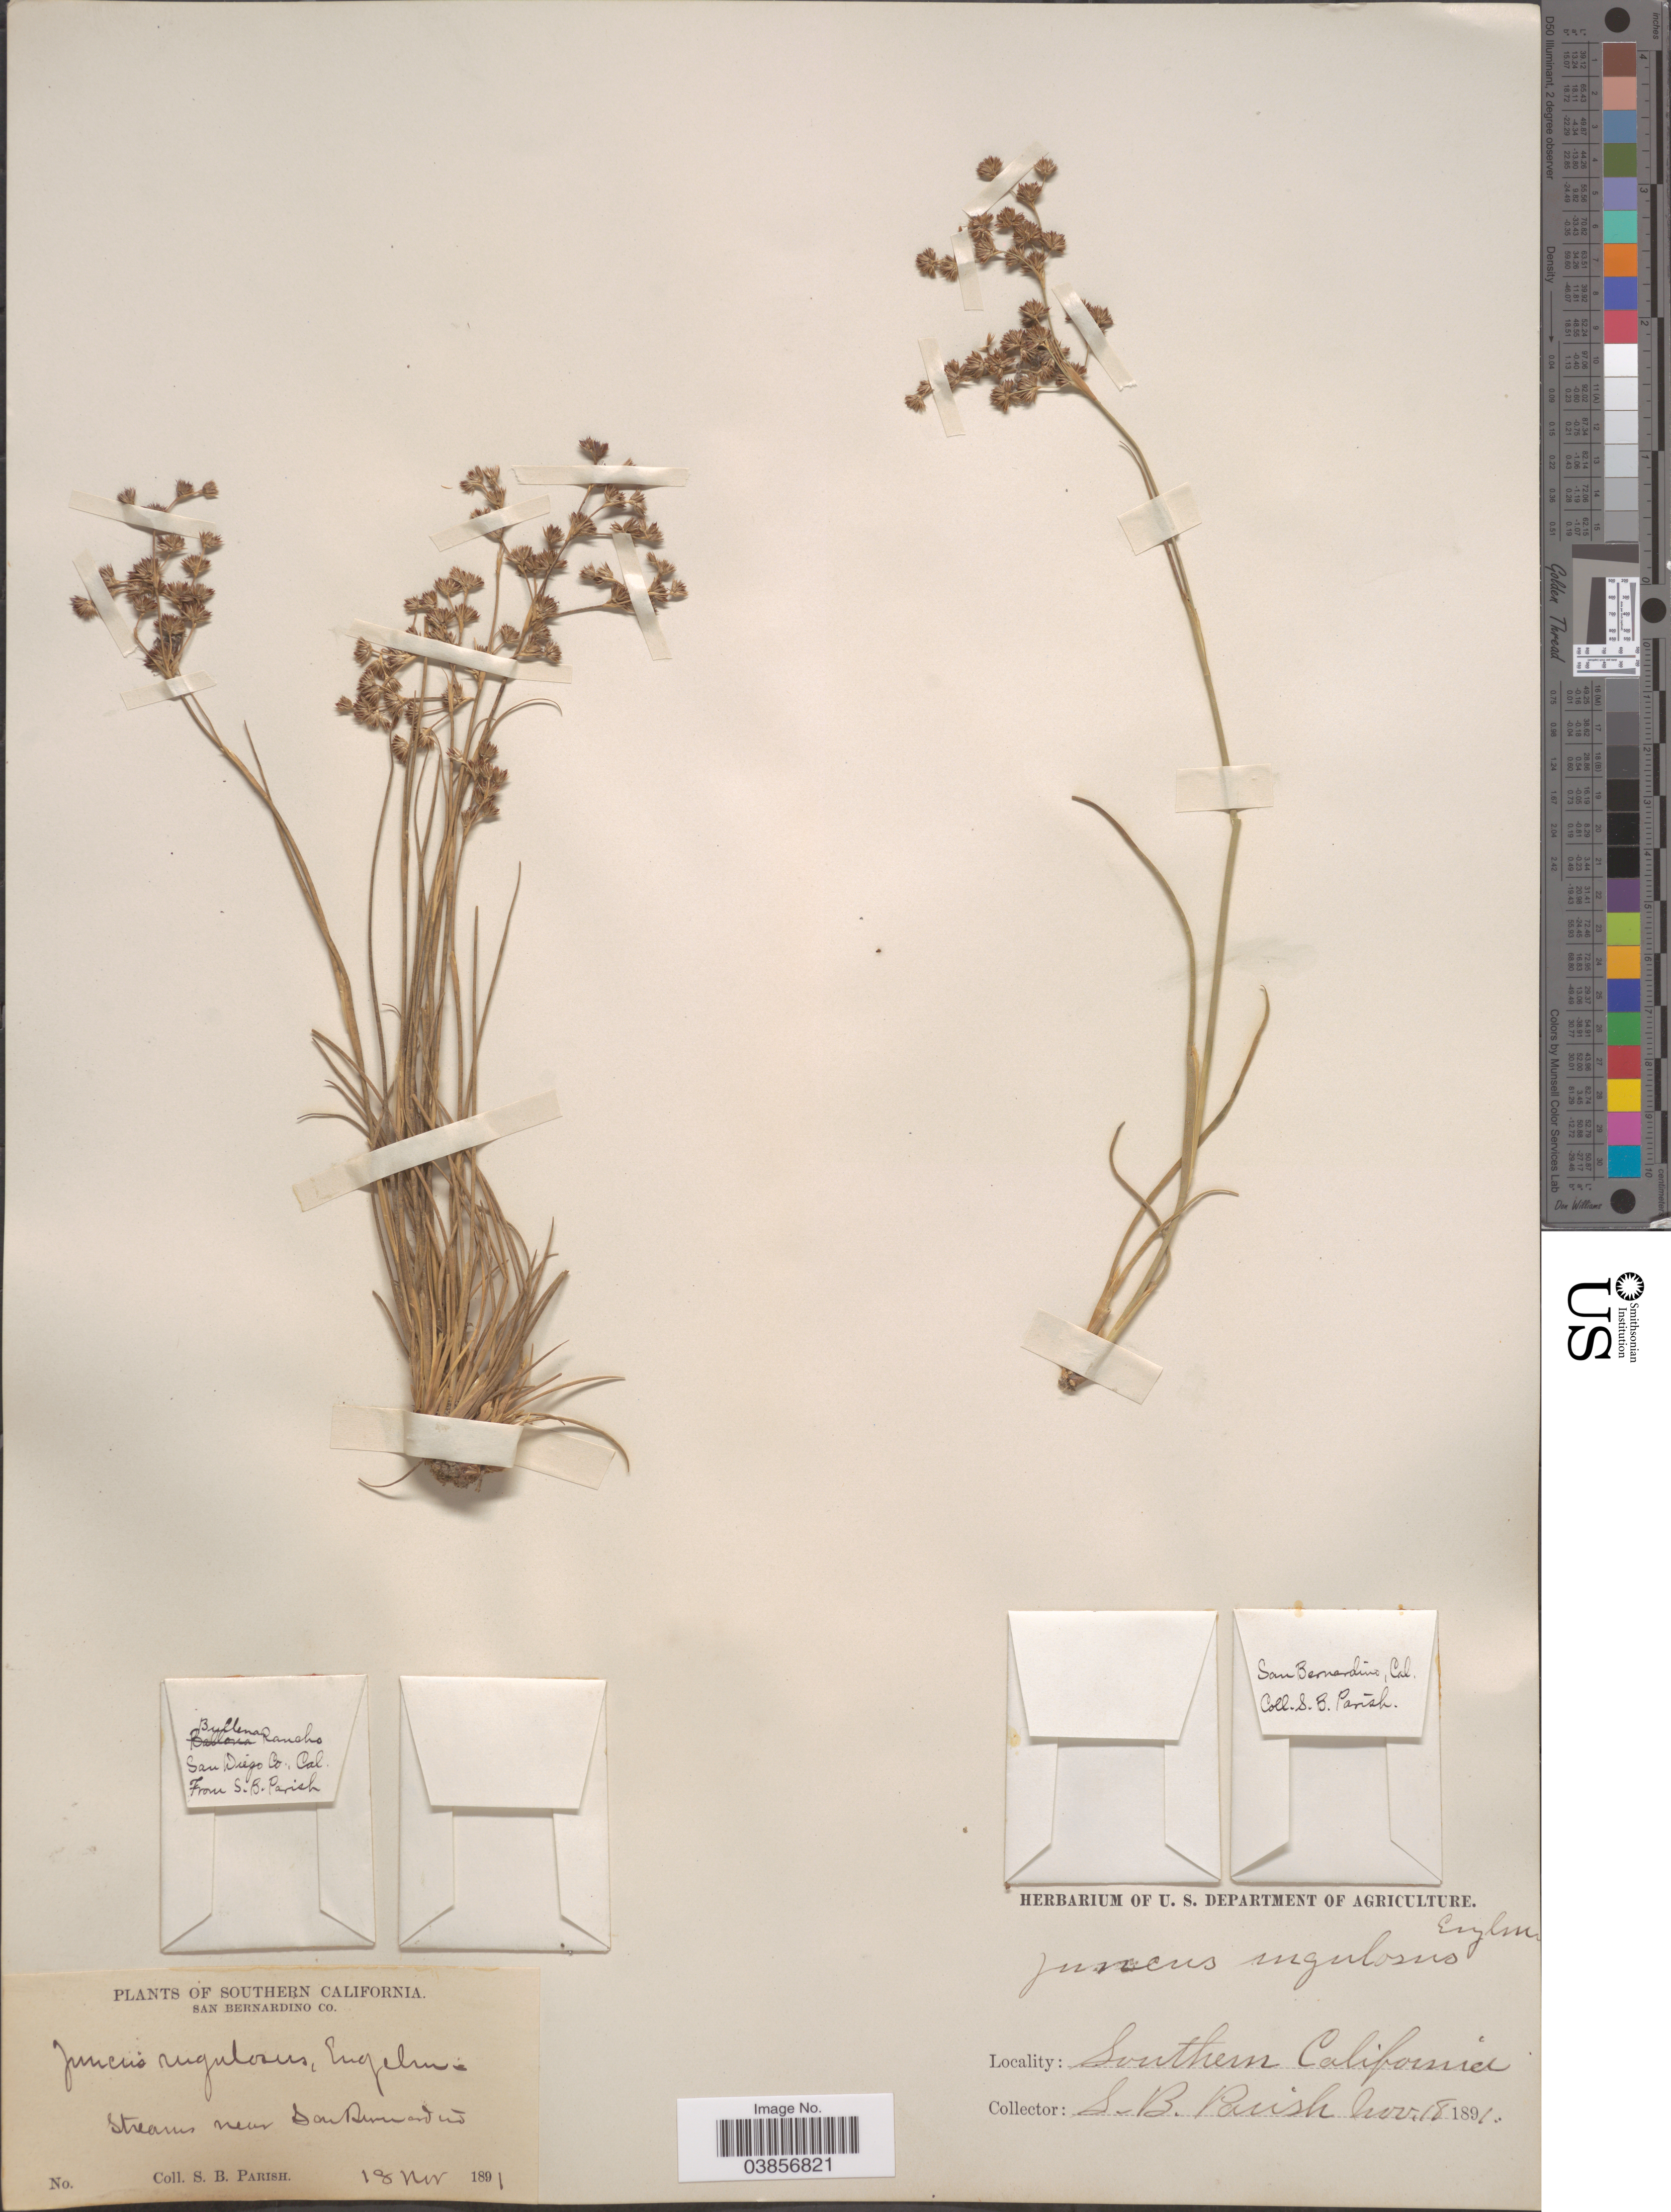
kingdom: Plantae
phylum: Tracheophyta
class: Liliopsida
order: Poales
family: Juncaceae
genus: Juncus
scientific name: Juncus rugulosus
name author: Engelm.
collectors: S. B. Parish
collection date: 1891-11-18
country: United States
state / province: California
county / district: San Bernardino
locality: Bullena Rancho. San Diego Co. Southern California. San Bernardino Co. Streams near San Bernardino.